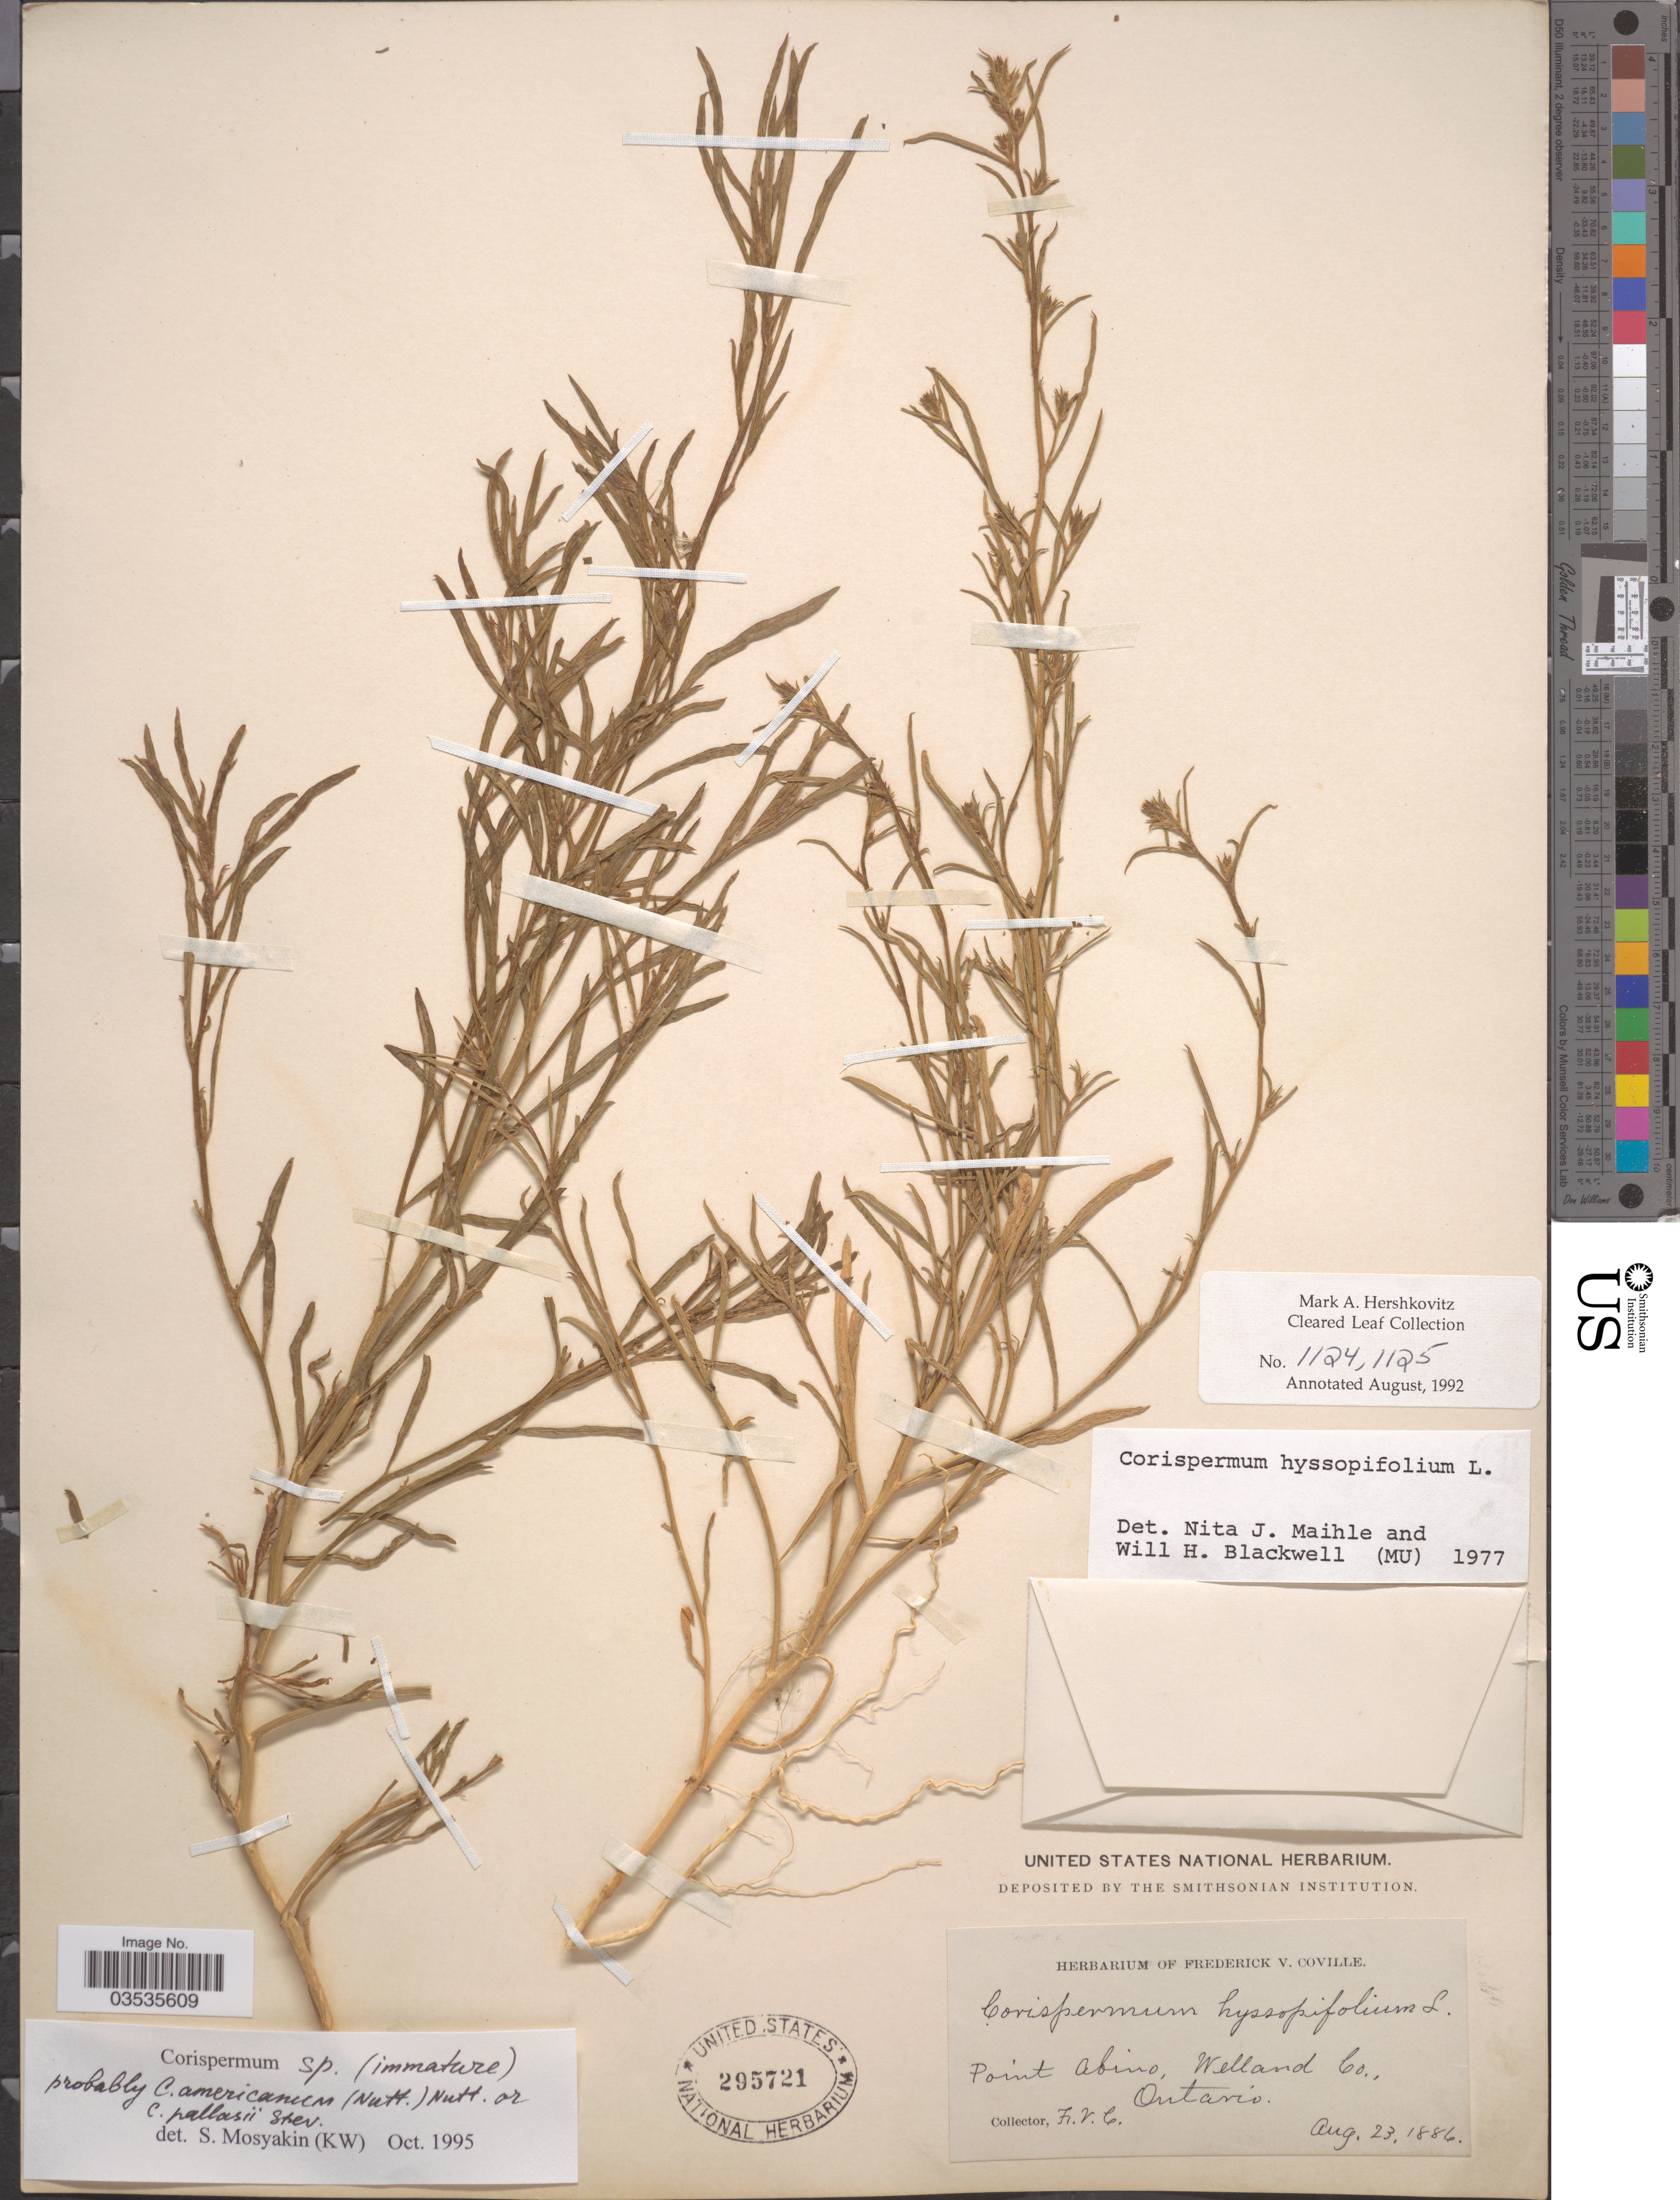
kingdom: Plantae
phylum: Tracheophyta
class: Magnoliopsida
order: Caryophyllales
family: Amaranthaceae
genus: Corispermum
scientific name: Corispermum americanum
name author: (Nutt.) Nutt.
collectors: F. V. Coville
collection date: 1886-08-23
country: Canada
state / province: Ontario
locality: Point Abino, Welland Co.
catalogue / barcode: US 295721